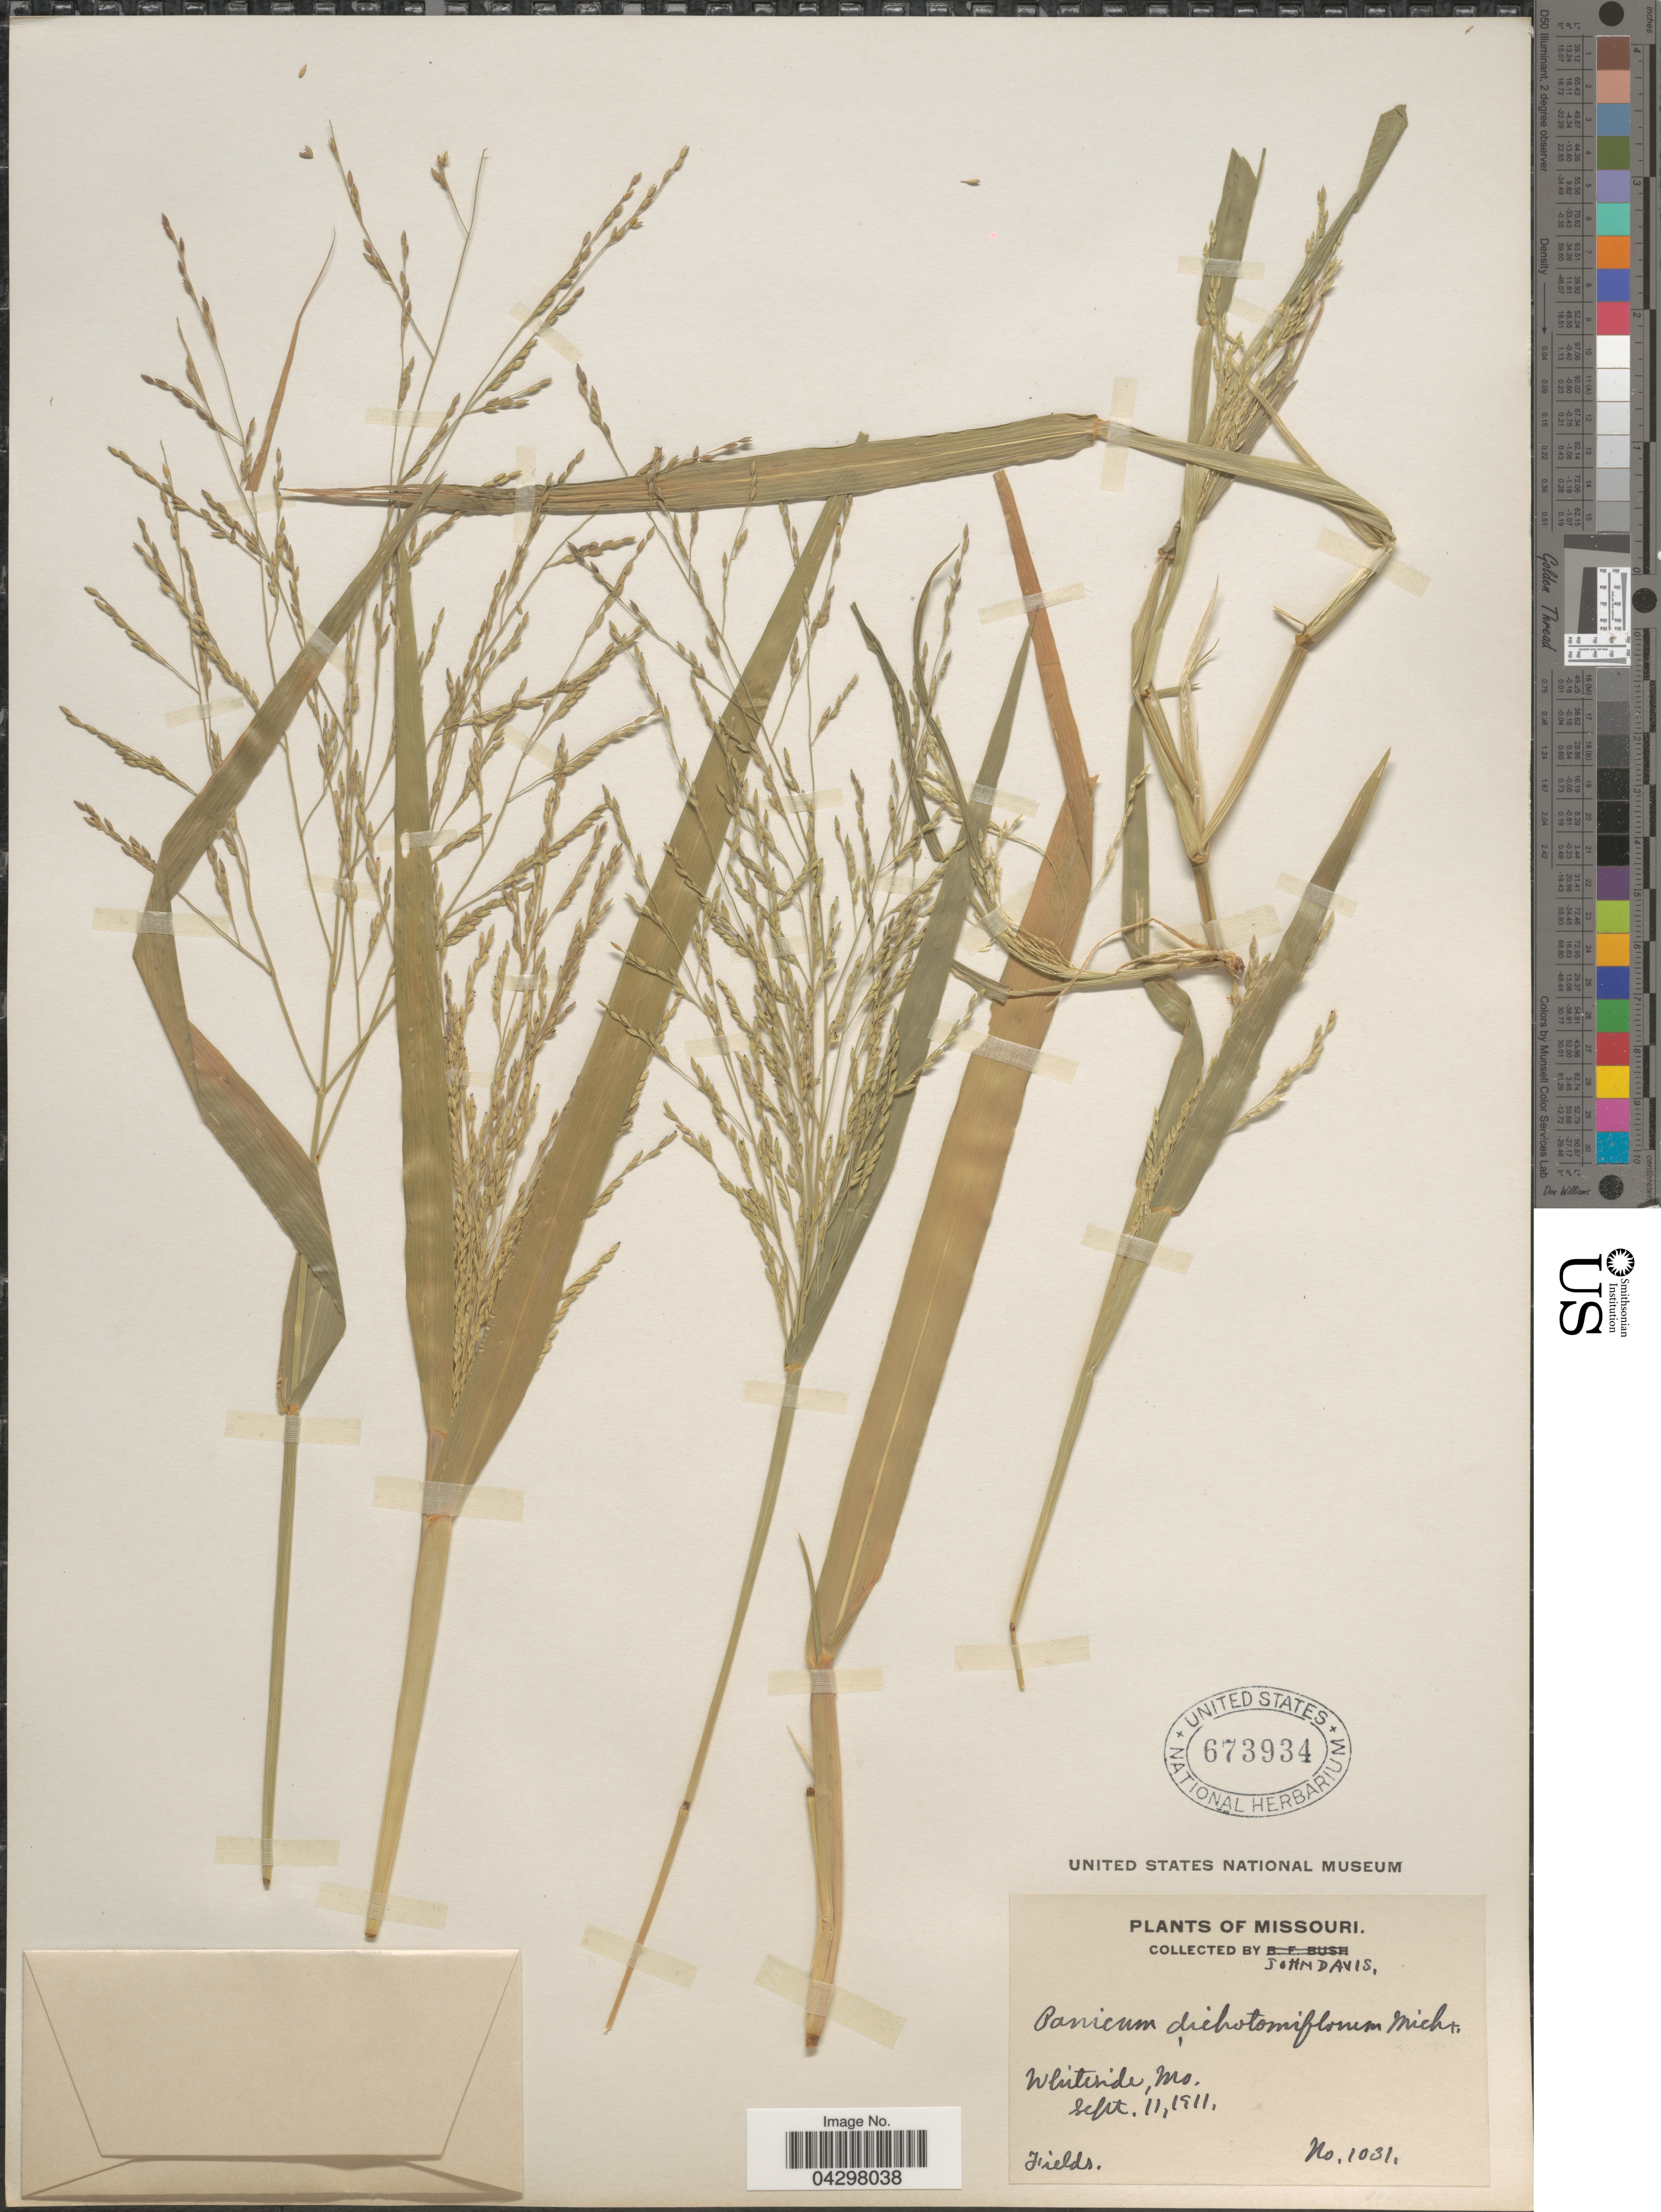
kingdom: Plantae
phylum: Tracheophyta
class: Liliopsida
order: Poales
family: Poaceae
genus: Panicum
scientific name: Panicum dichotomiflorum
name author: Michx.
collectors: J. Davis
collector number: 1031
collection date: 1911-09-11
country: United States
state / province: Missouri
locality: Whiteside.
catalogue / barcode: US 673934